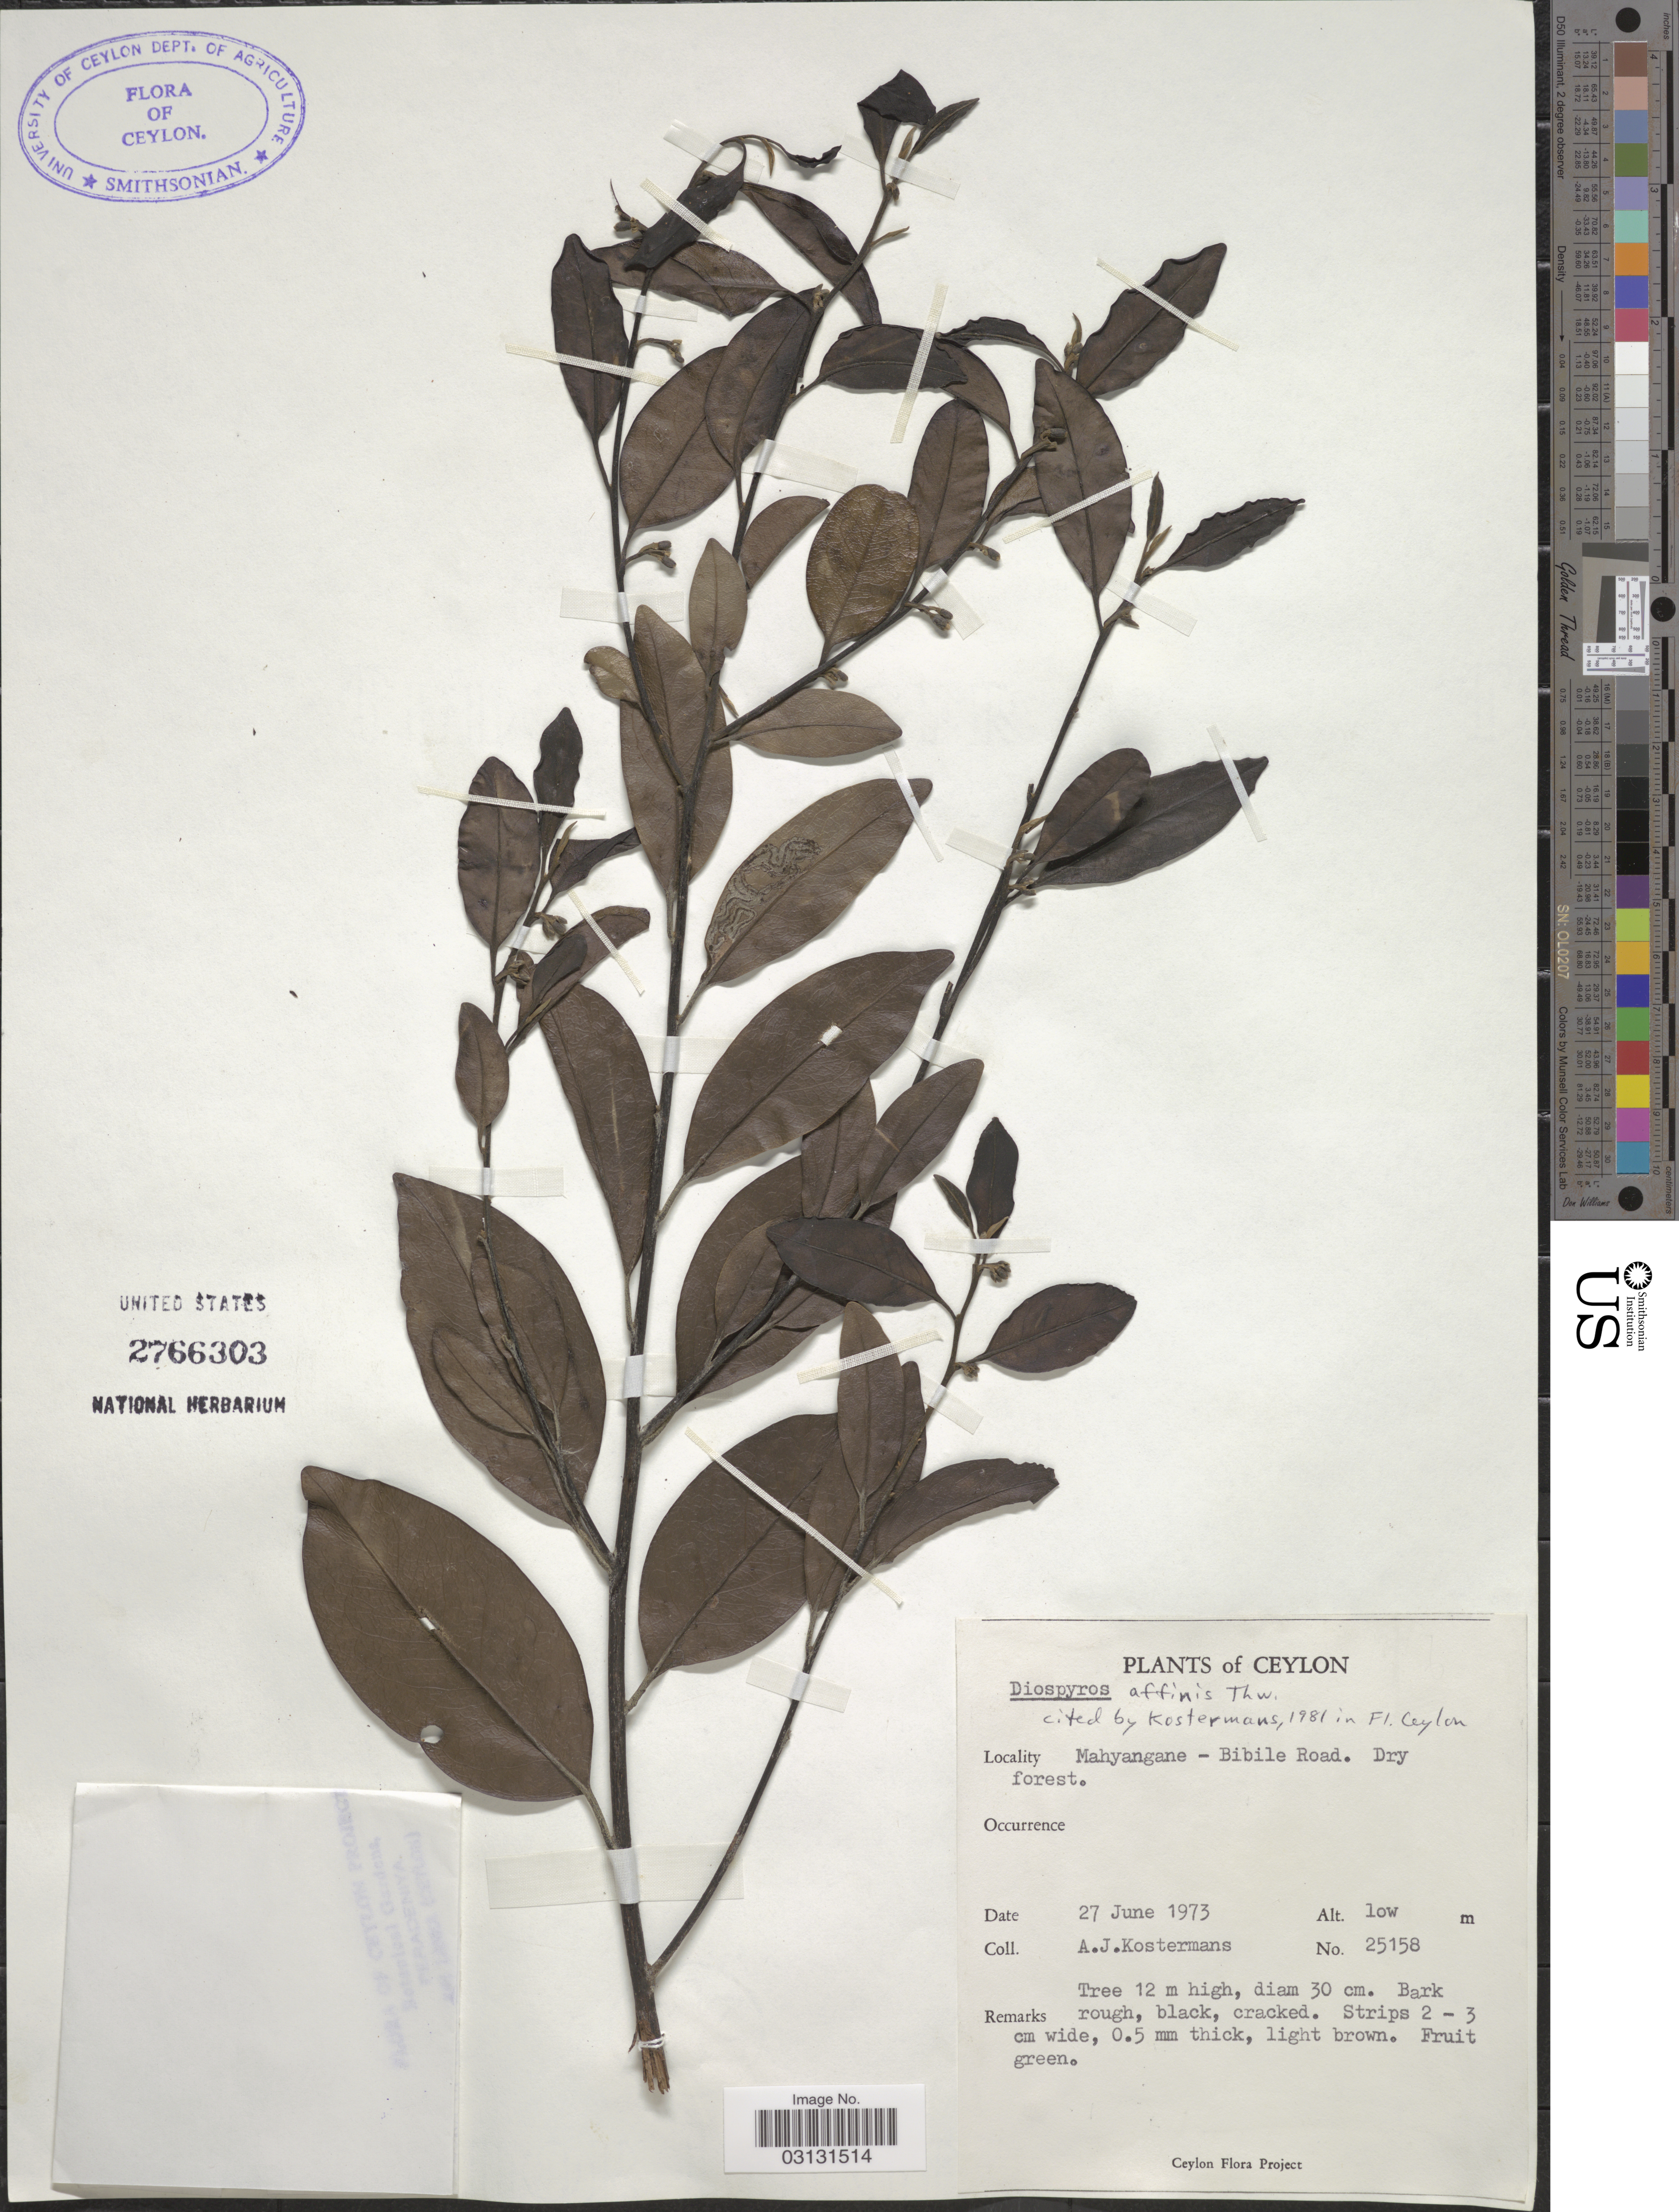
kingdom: Plantae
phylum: Tracheophyta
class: Magnoliopsida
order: Ericales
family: Ebenaceae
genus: Diospyros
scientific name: Diospyros affinis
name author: Thwaites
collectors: A. J. G. Kostermans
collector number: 25158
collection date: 1973-06-27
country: Sri Lanka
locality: Ceylon. Mahyangane-Bibile Road. Dry forest.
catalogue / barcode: US 2766303